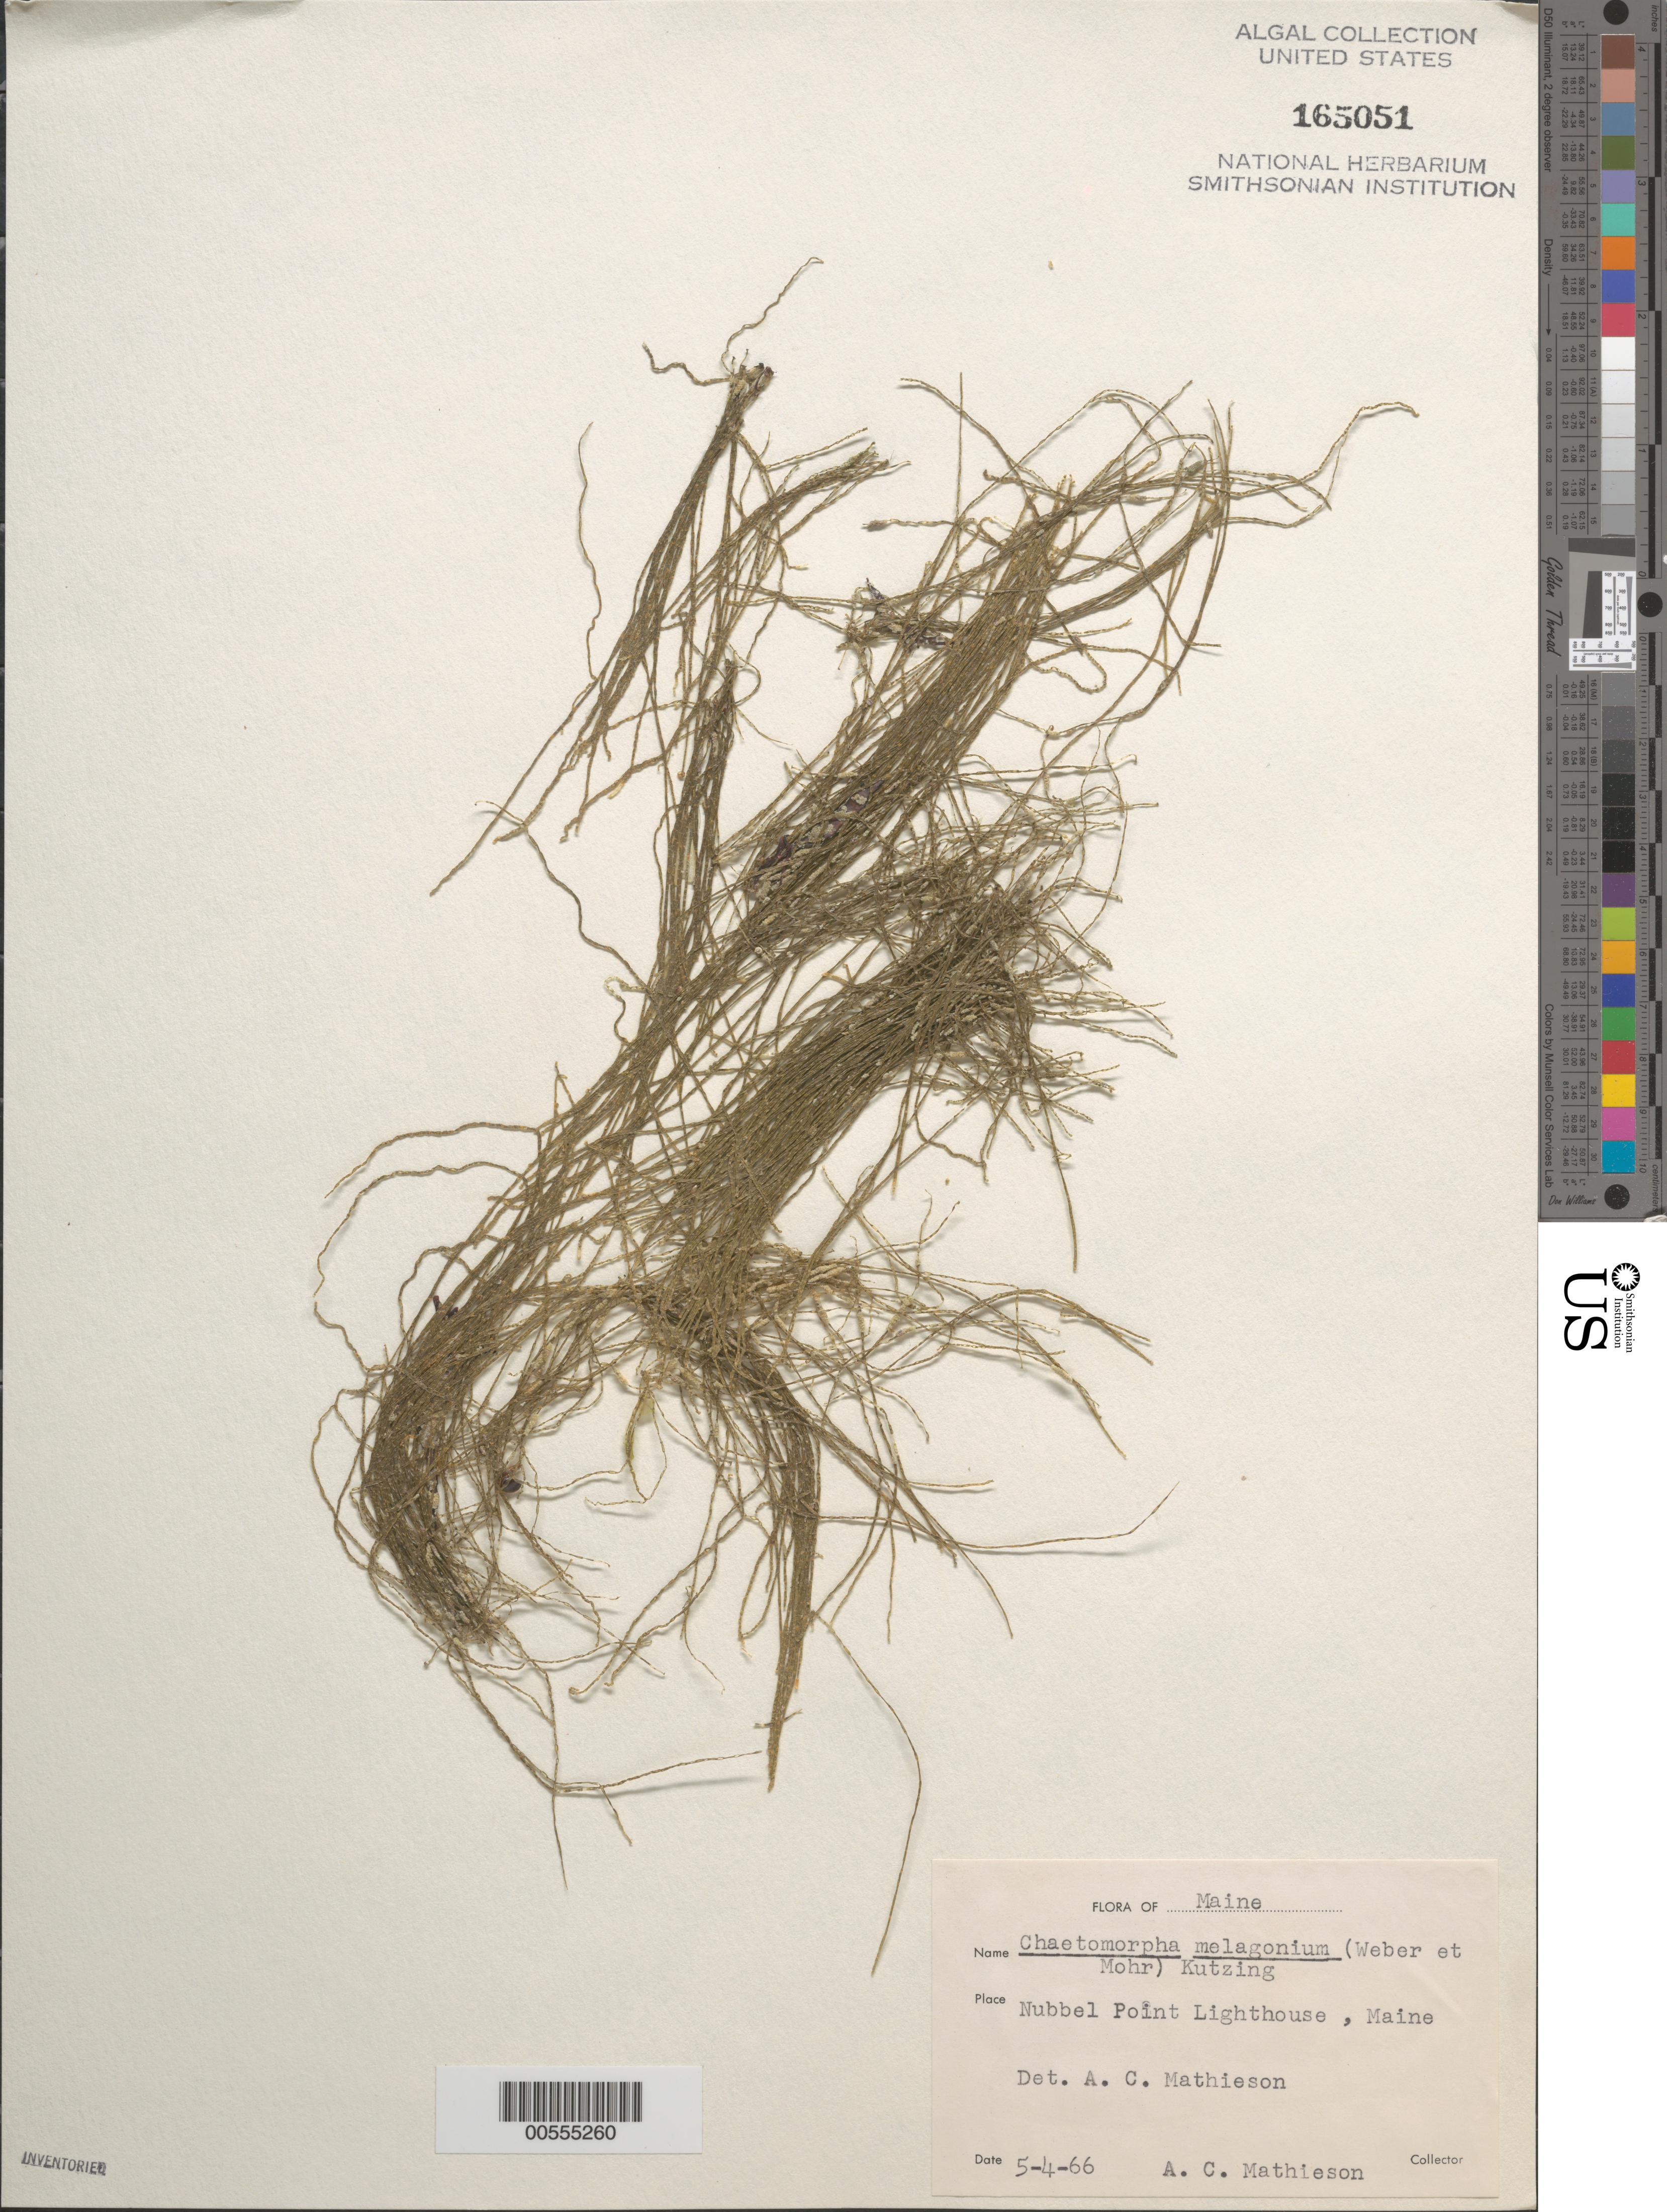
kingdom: Plantae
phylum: Chlorophyta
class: Ulvophyceae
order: Cladophorales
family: Cladophoraceae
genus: Chaetomorpha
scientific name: Chaetomorpha melagonium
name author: (F. Weber & D. Mohr) Kützing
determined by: Mathieson, A. C.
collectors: A. C. Mathieson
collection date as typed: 04 May 1966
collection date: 1966-05-04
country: United States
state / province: Maine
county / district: York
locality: Nubble Point (Nubbel Point), Nubble Lighthouse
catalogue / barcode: US 165051